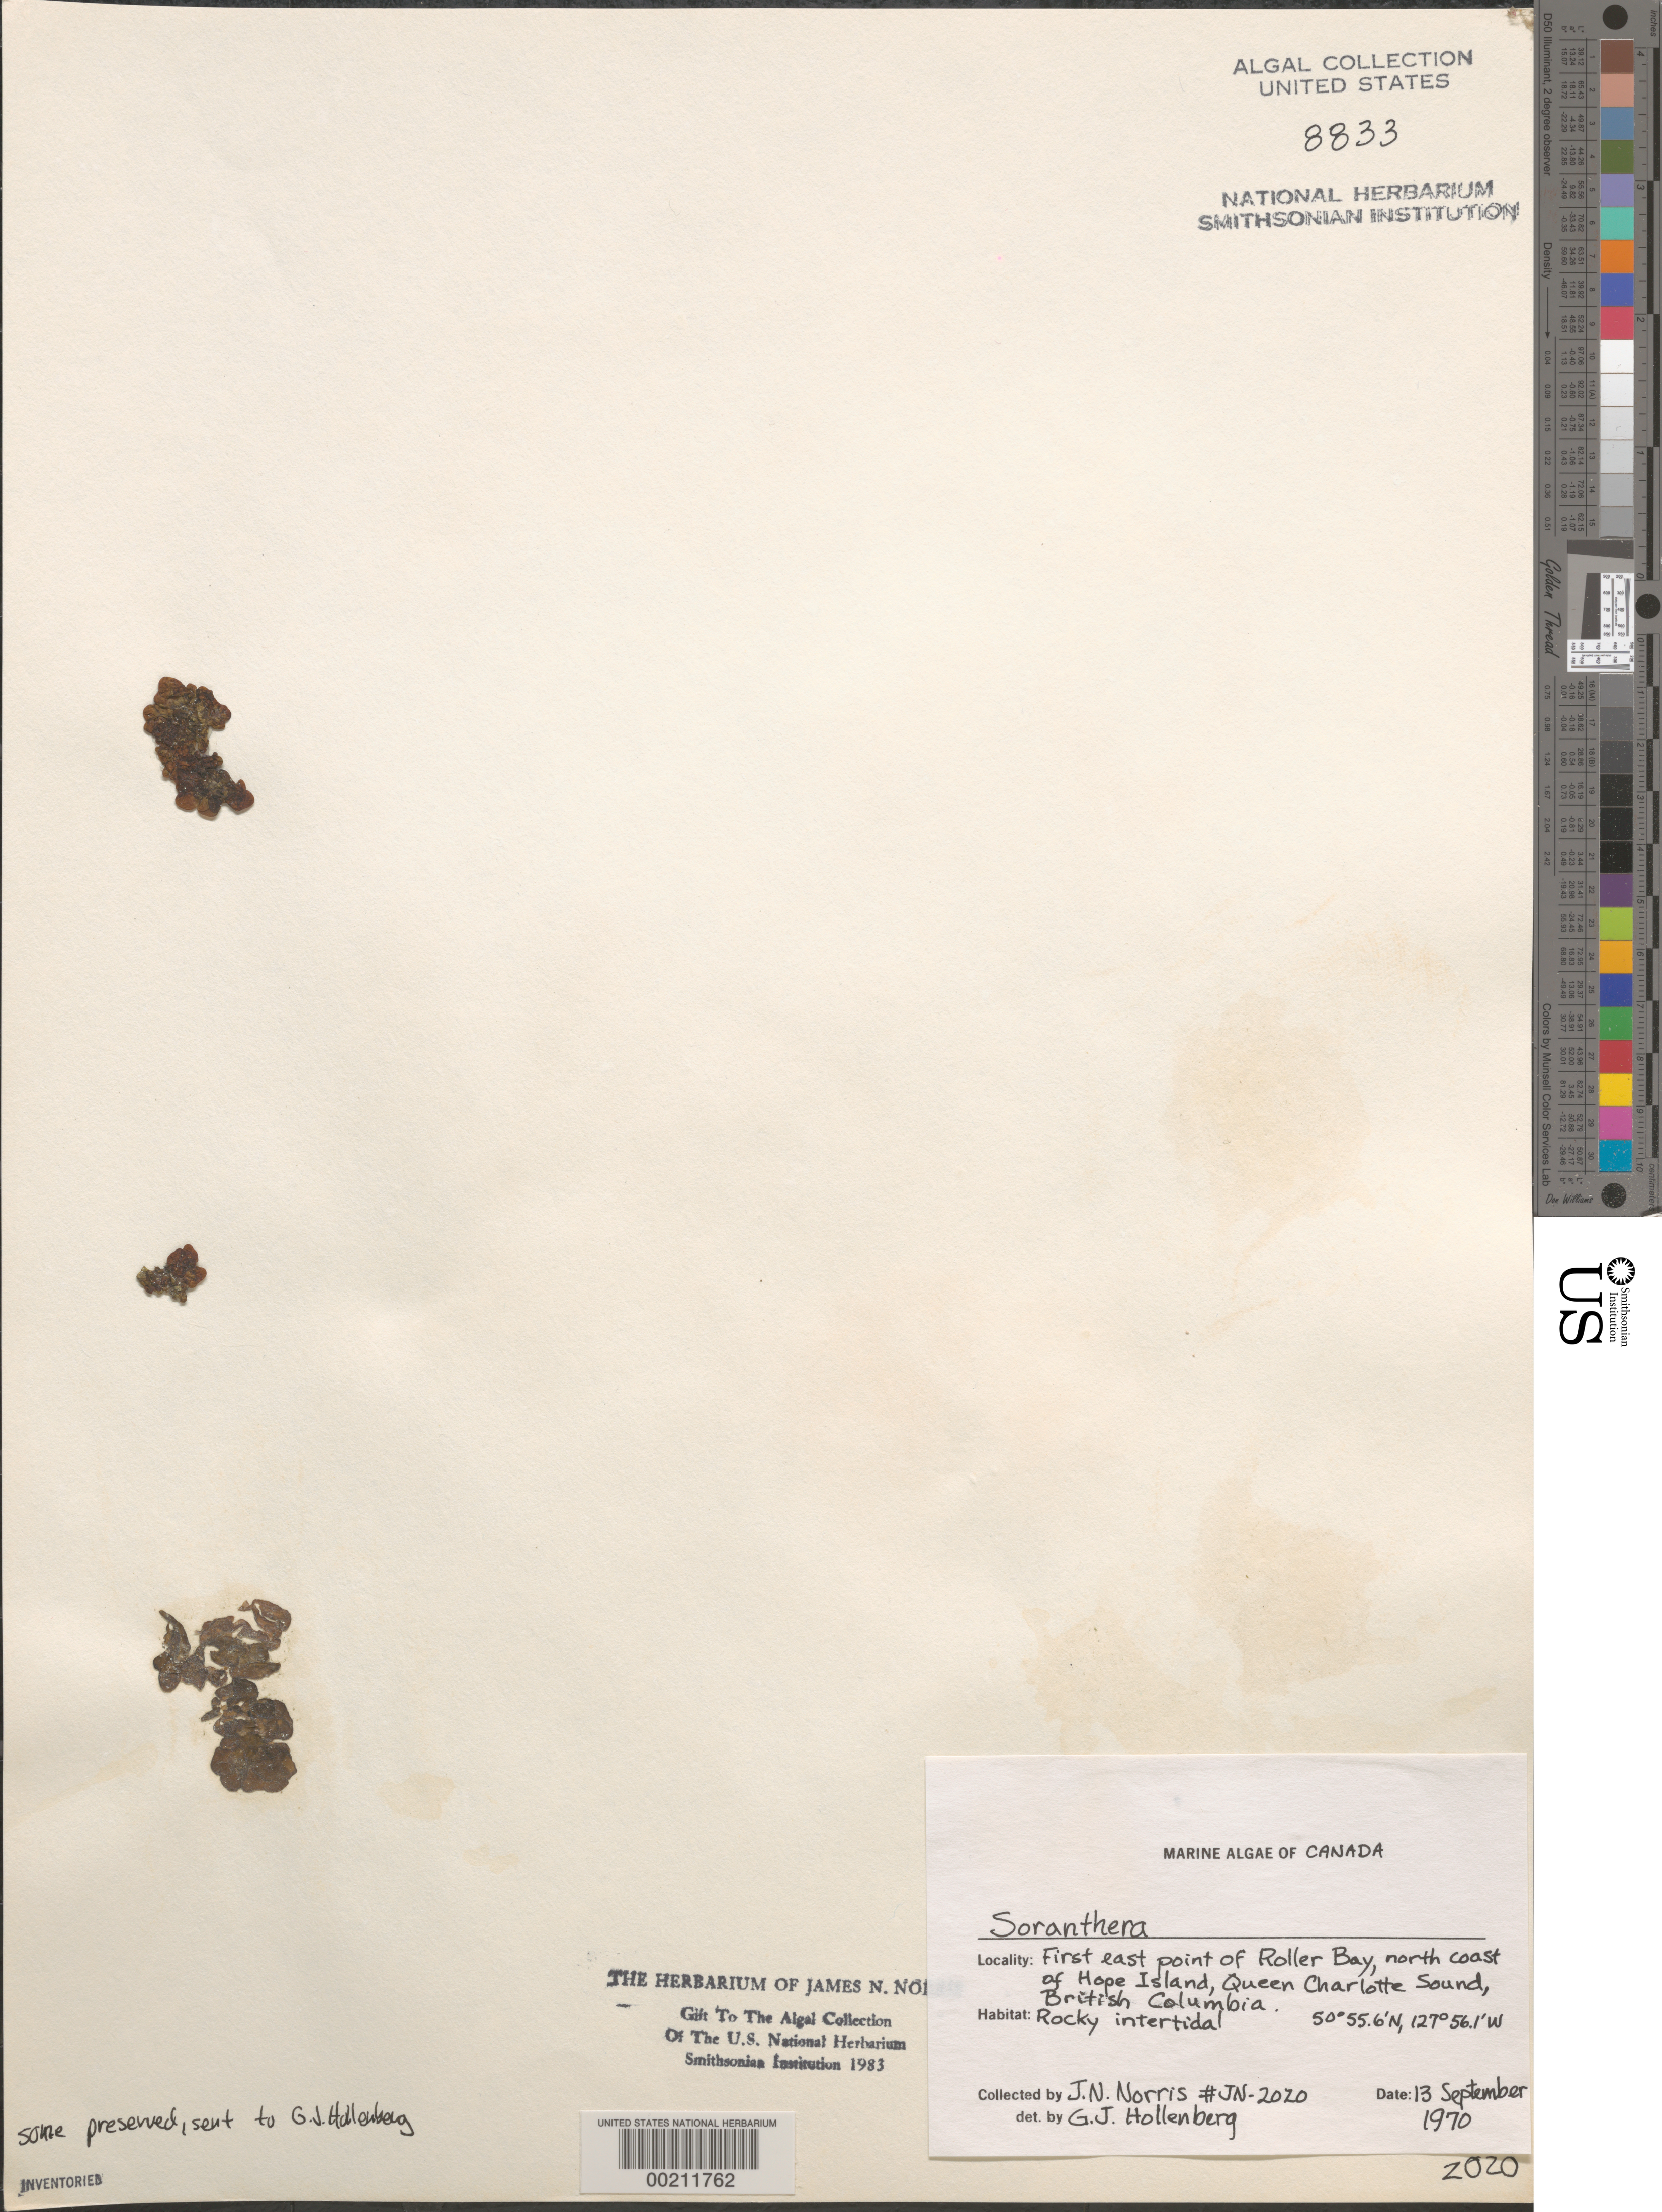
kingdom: Chromista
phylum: Ochrophyta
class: Phaeophyceae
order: Dictyosiphonales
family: Punctariaceae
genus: Soranthera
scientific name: Soranthera sp.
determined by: Hollenberg, George J.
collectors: J. N. Norris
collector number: JN-2020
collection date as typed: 13 Sep 1970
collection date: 1970-09-13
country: Canada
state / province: British Columbia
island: Hope Island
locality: Roller Bay, Queen Charlotte Sound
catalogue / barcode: US 8833